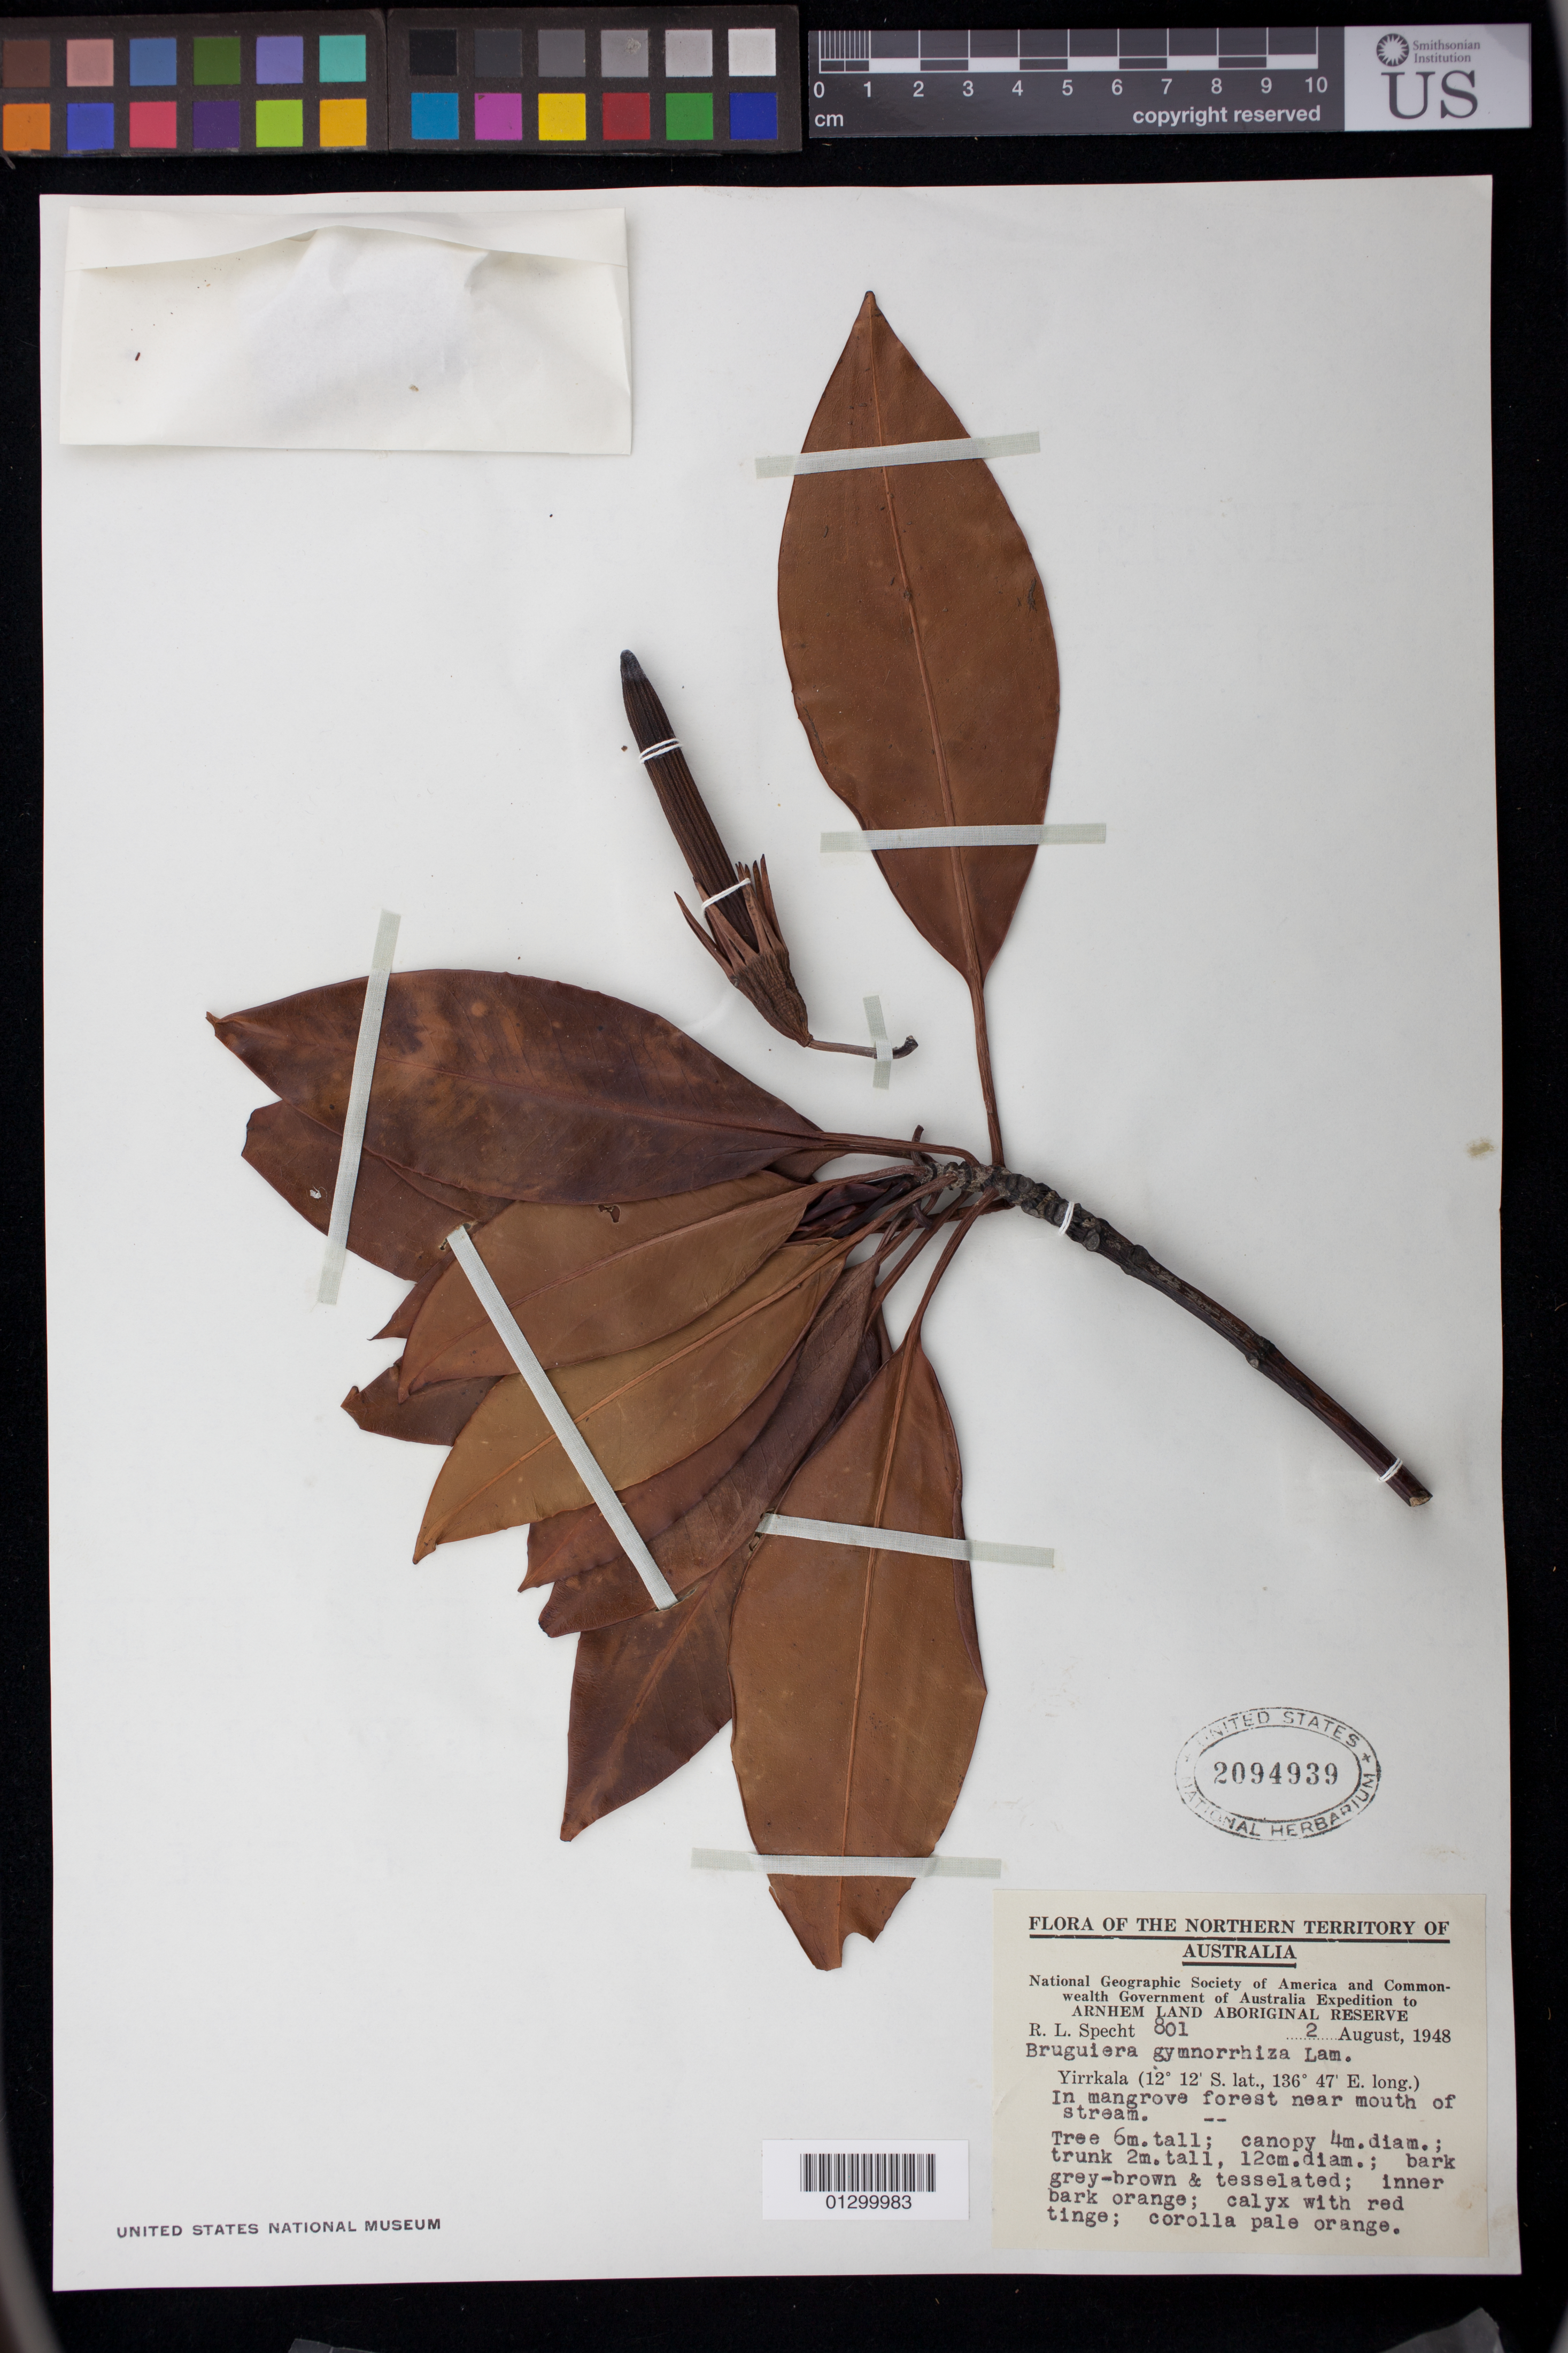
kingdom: Plantae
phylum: Tracheophyta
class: Magnoliopsida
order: Malpighiales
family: Rhizophoraceae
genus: Bruguiera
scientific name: Bruguiera gymnorhiza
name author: (L.) Savigny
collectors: R. L. Specht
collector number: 801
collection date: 1948-08-02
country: Australia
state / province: Northern Territory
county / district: East Arnhem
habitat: In mangrove forest near mouth of stream.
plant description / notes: Tree 6 m. tall; canopy 4 m. diam.; trunk 2 m. tall, 12 cm. diam.; bark grey-brown and tesselated; inner bark orange; calyx with red tinge; corolla pale orange.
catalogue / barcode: US 2094939